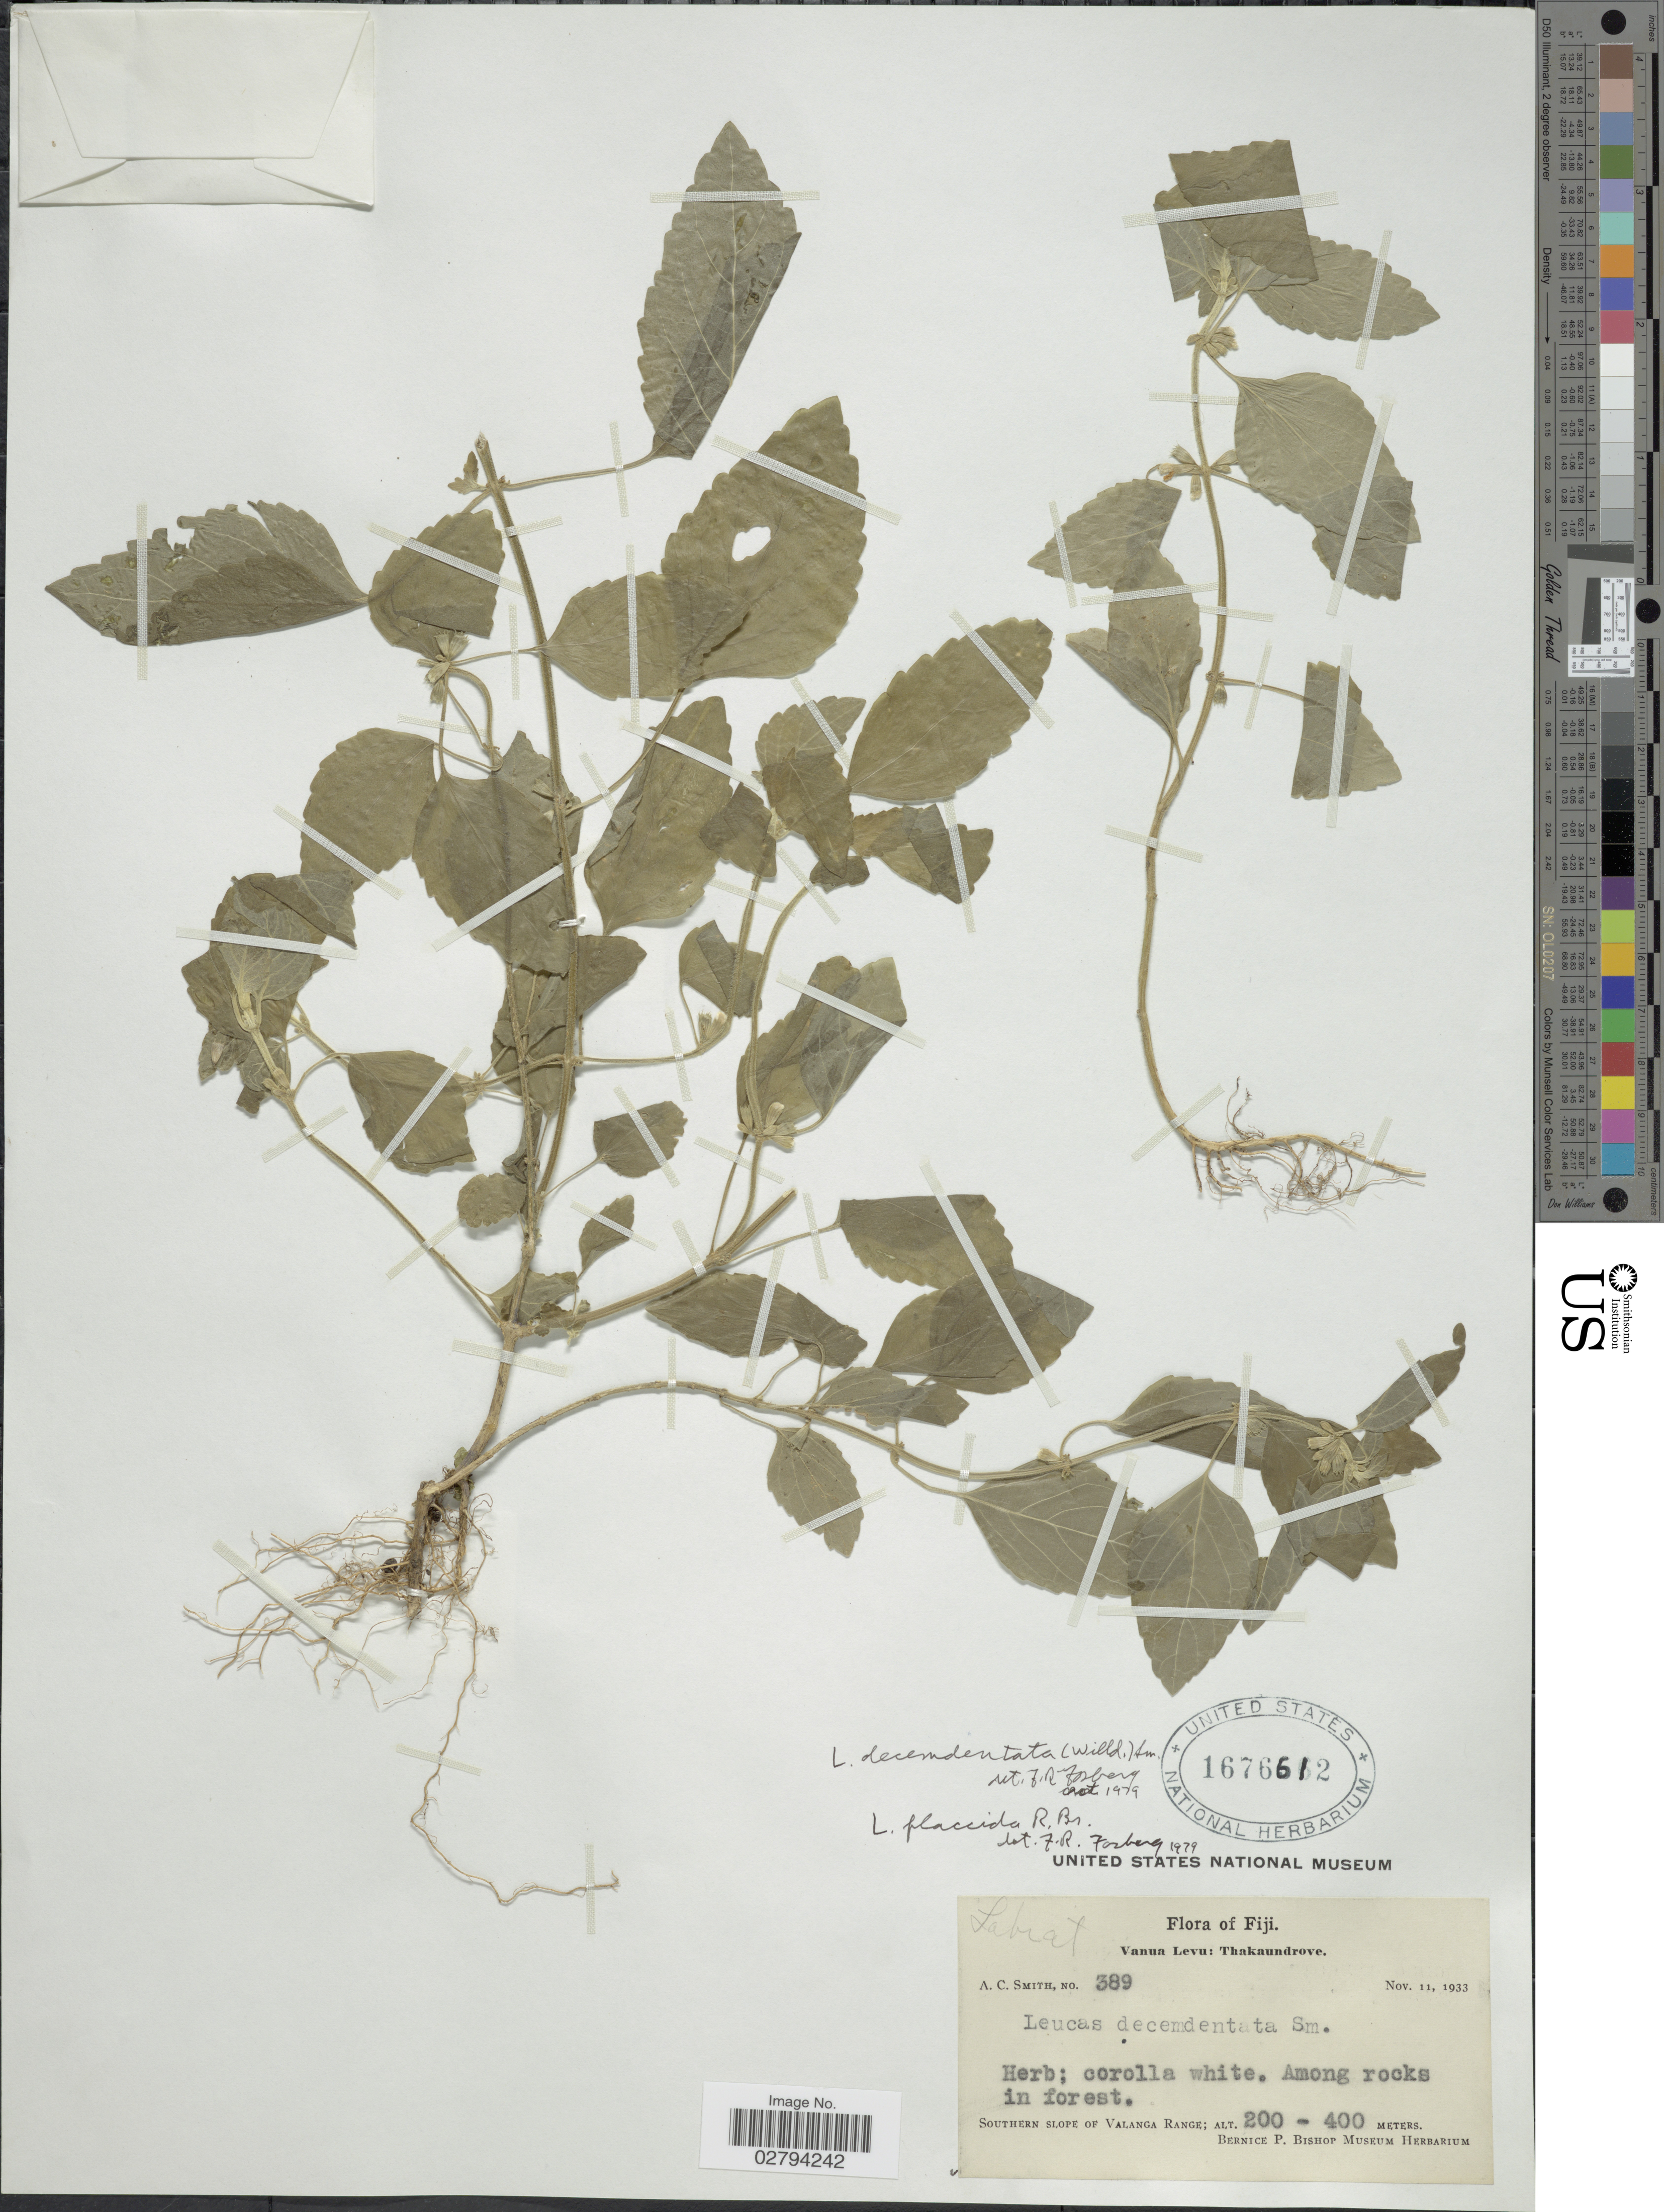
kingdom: Plantae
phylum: Tracheophyta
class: Magnoliopsida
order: Lamiales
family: Lamiaceae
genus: Leucas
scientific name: Leucas decemdentata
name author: (Willd.) Sm.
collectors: A. C. Smith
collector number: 389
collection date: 1933-11-11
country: Fiji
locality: Vanua Levu: Thakaundrove, Southern Slope of Valanga Range.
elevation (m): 200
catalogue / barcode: US 1676612